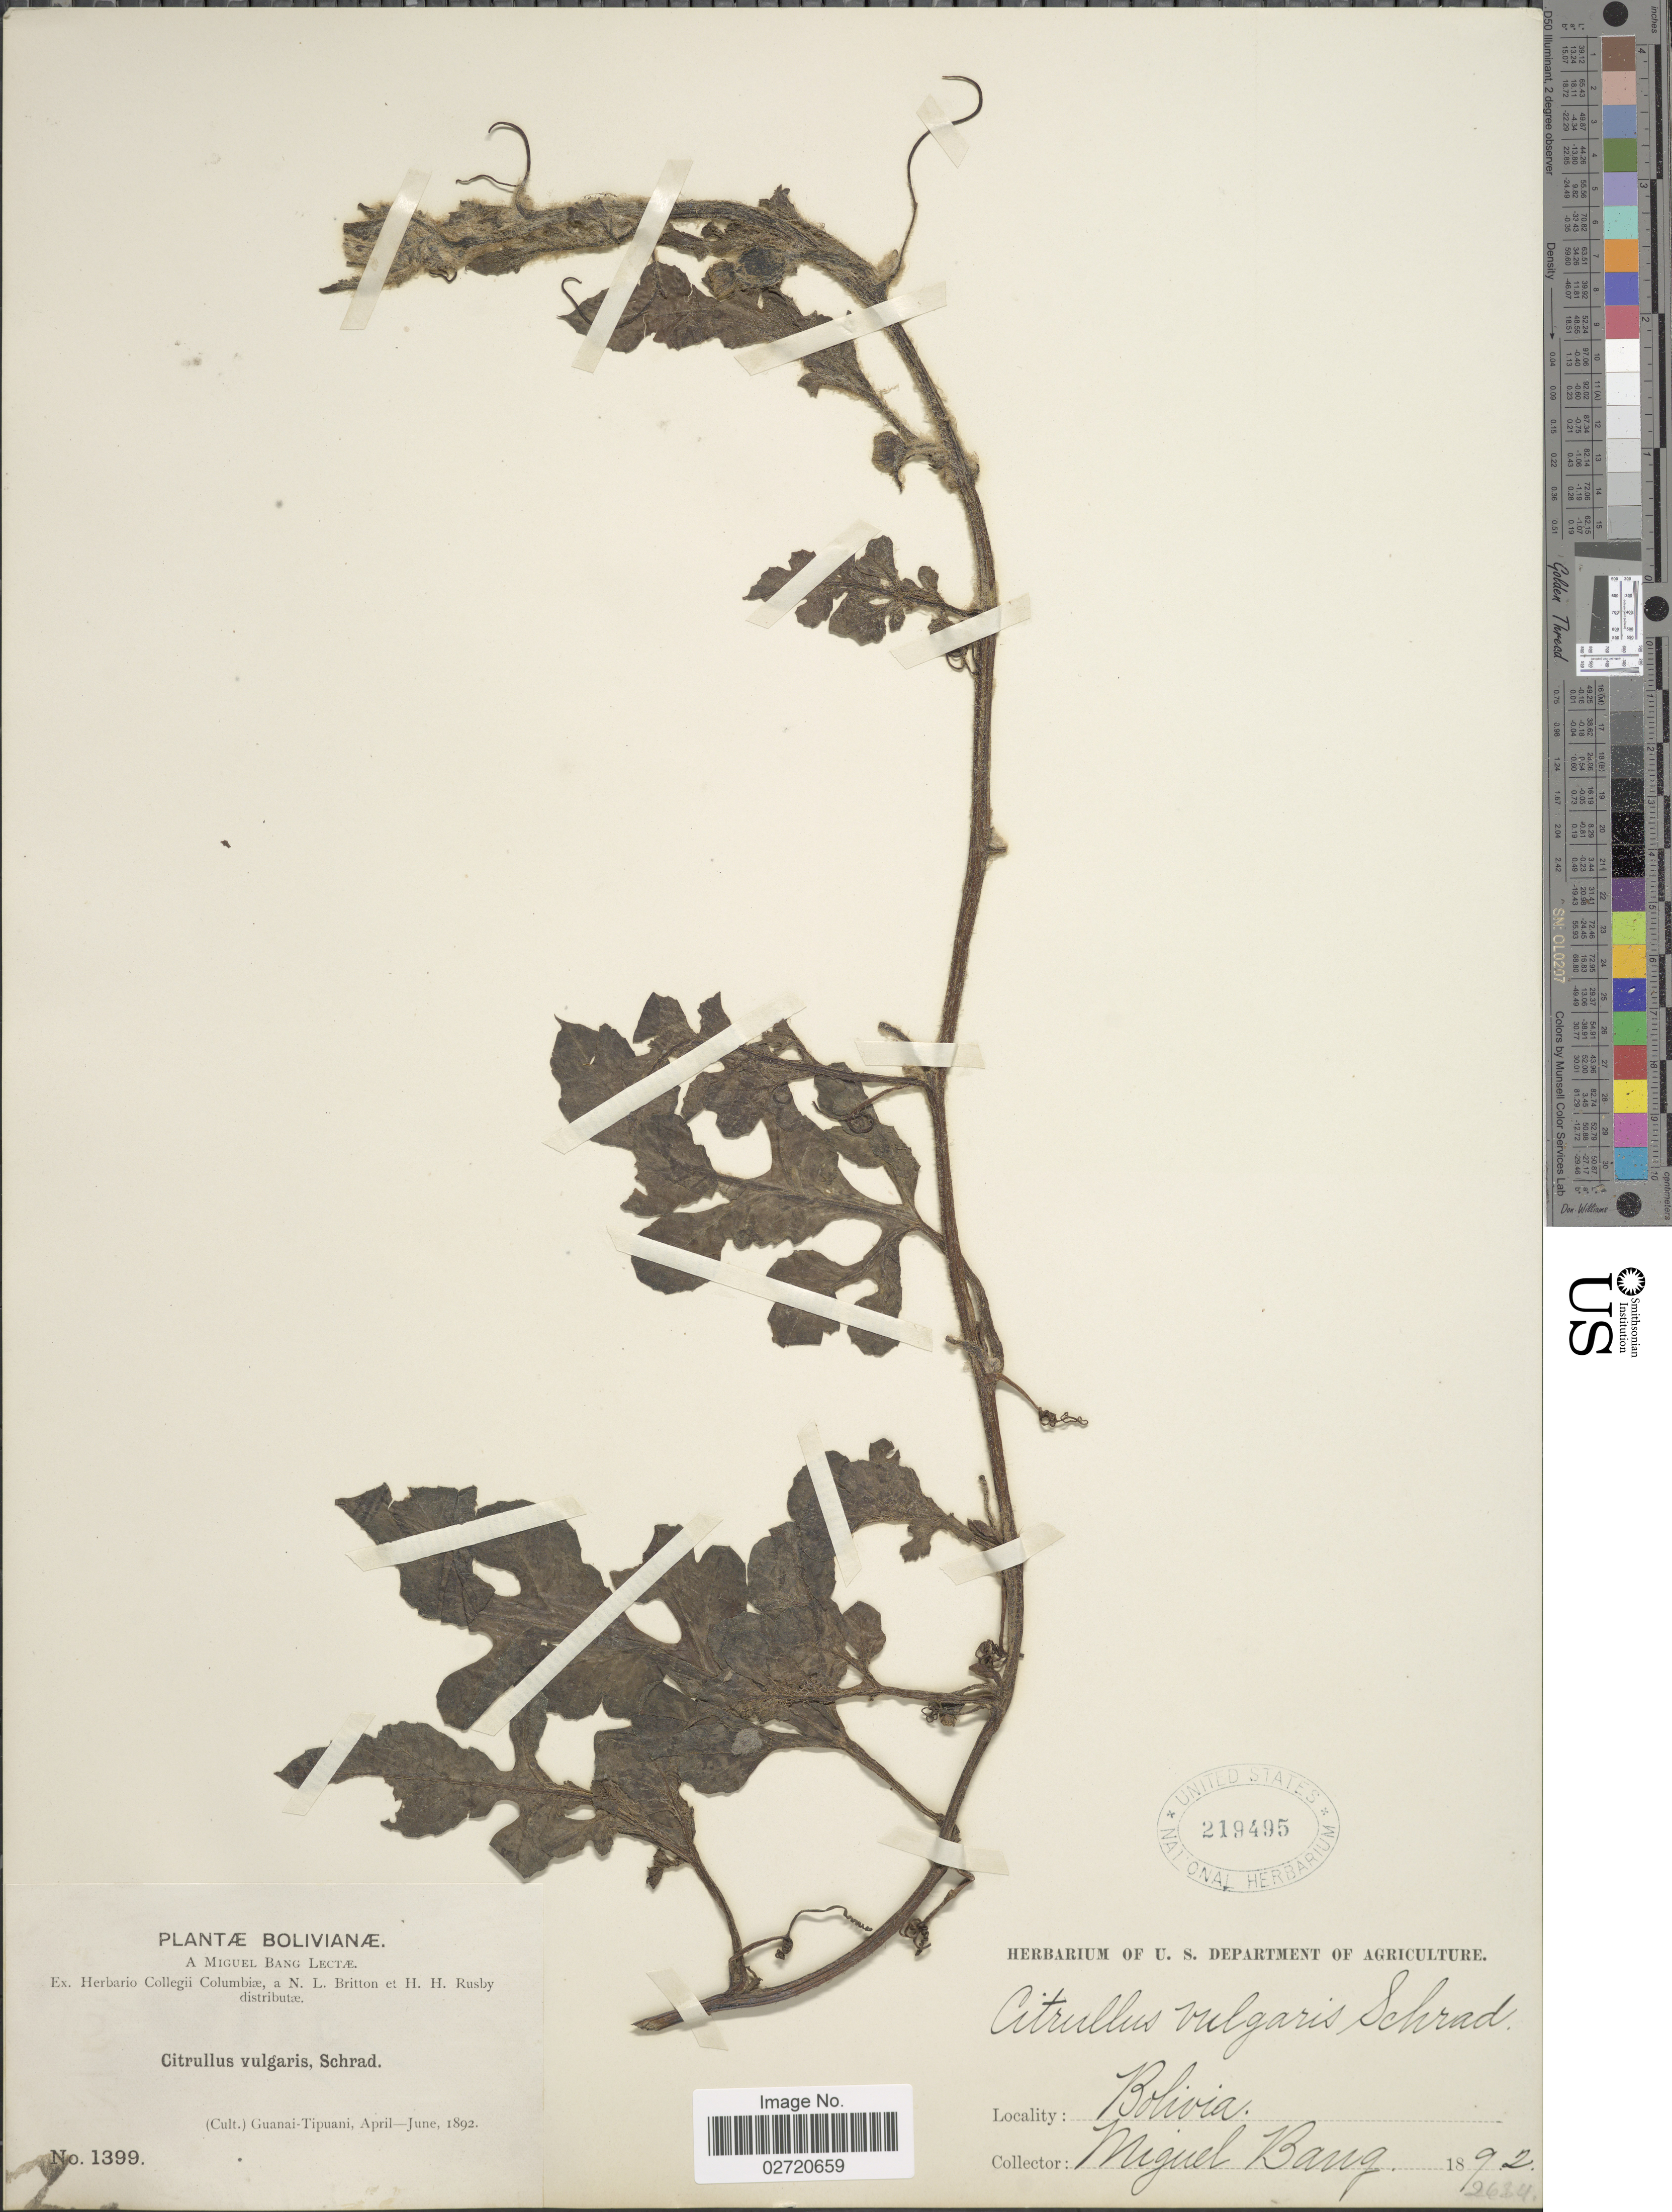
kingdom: Plantae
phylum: Tracheophyta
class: Magnoliopsida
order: Cucurbitales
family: Cucurbitaceae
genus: Citrullus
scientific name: Citrullus vulgaris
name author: Schrad.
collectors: M. Bang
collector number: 1399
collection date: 1892-04/1892-06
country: Bolivia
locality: Guanai-Tipuani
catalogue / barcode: US 219495